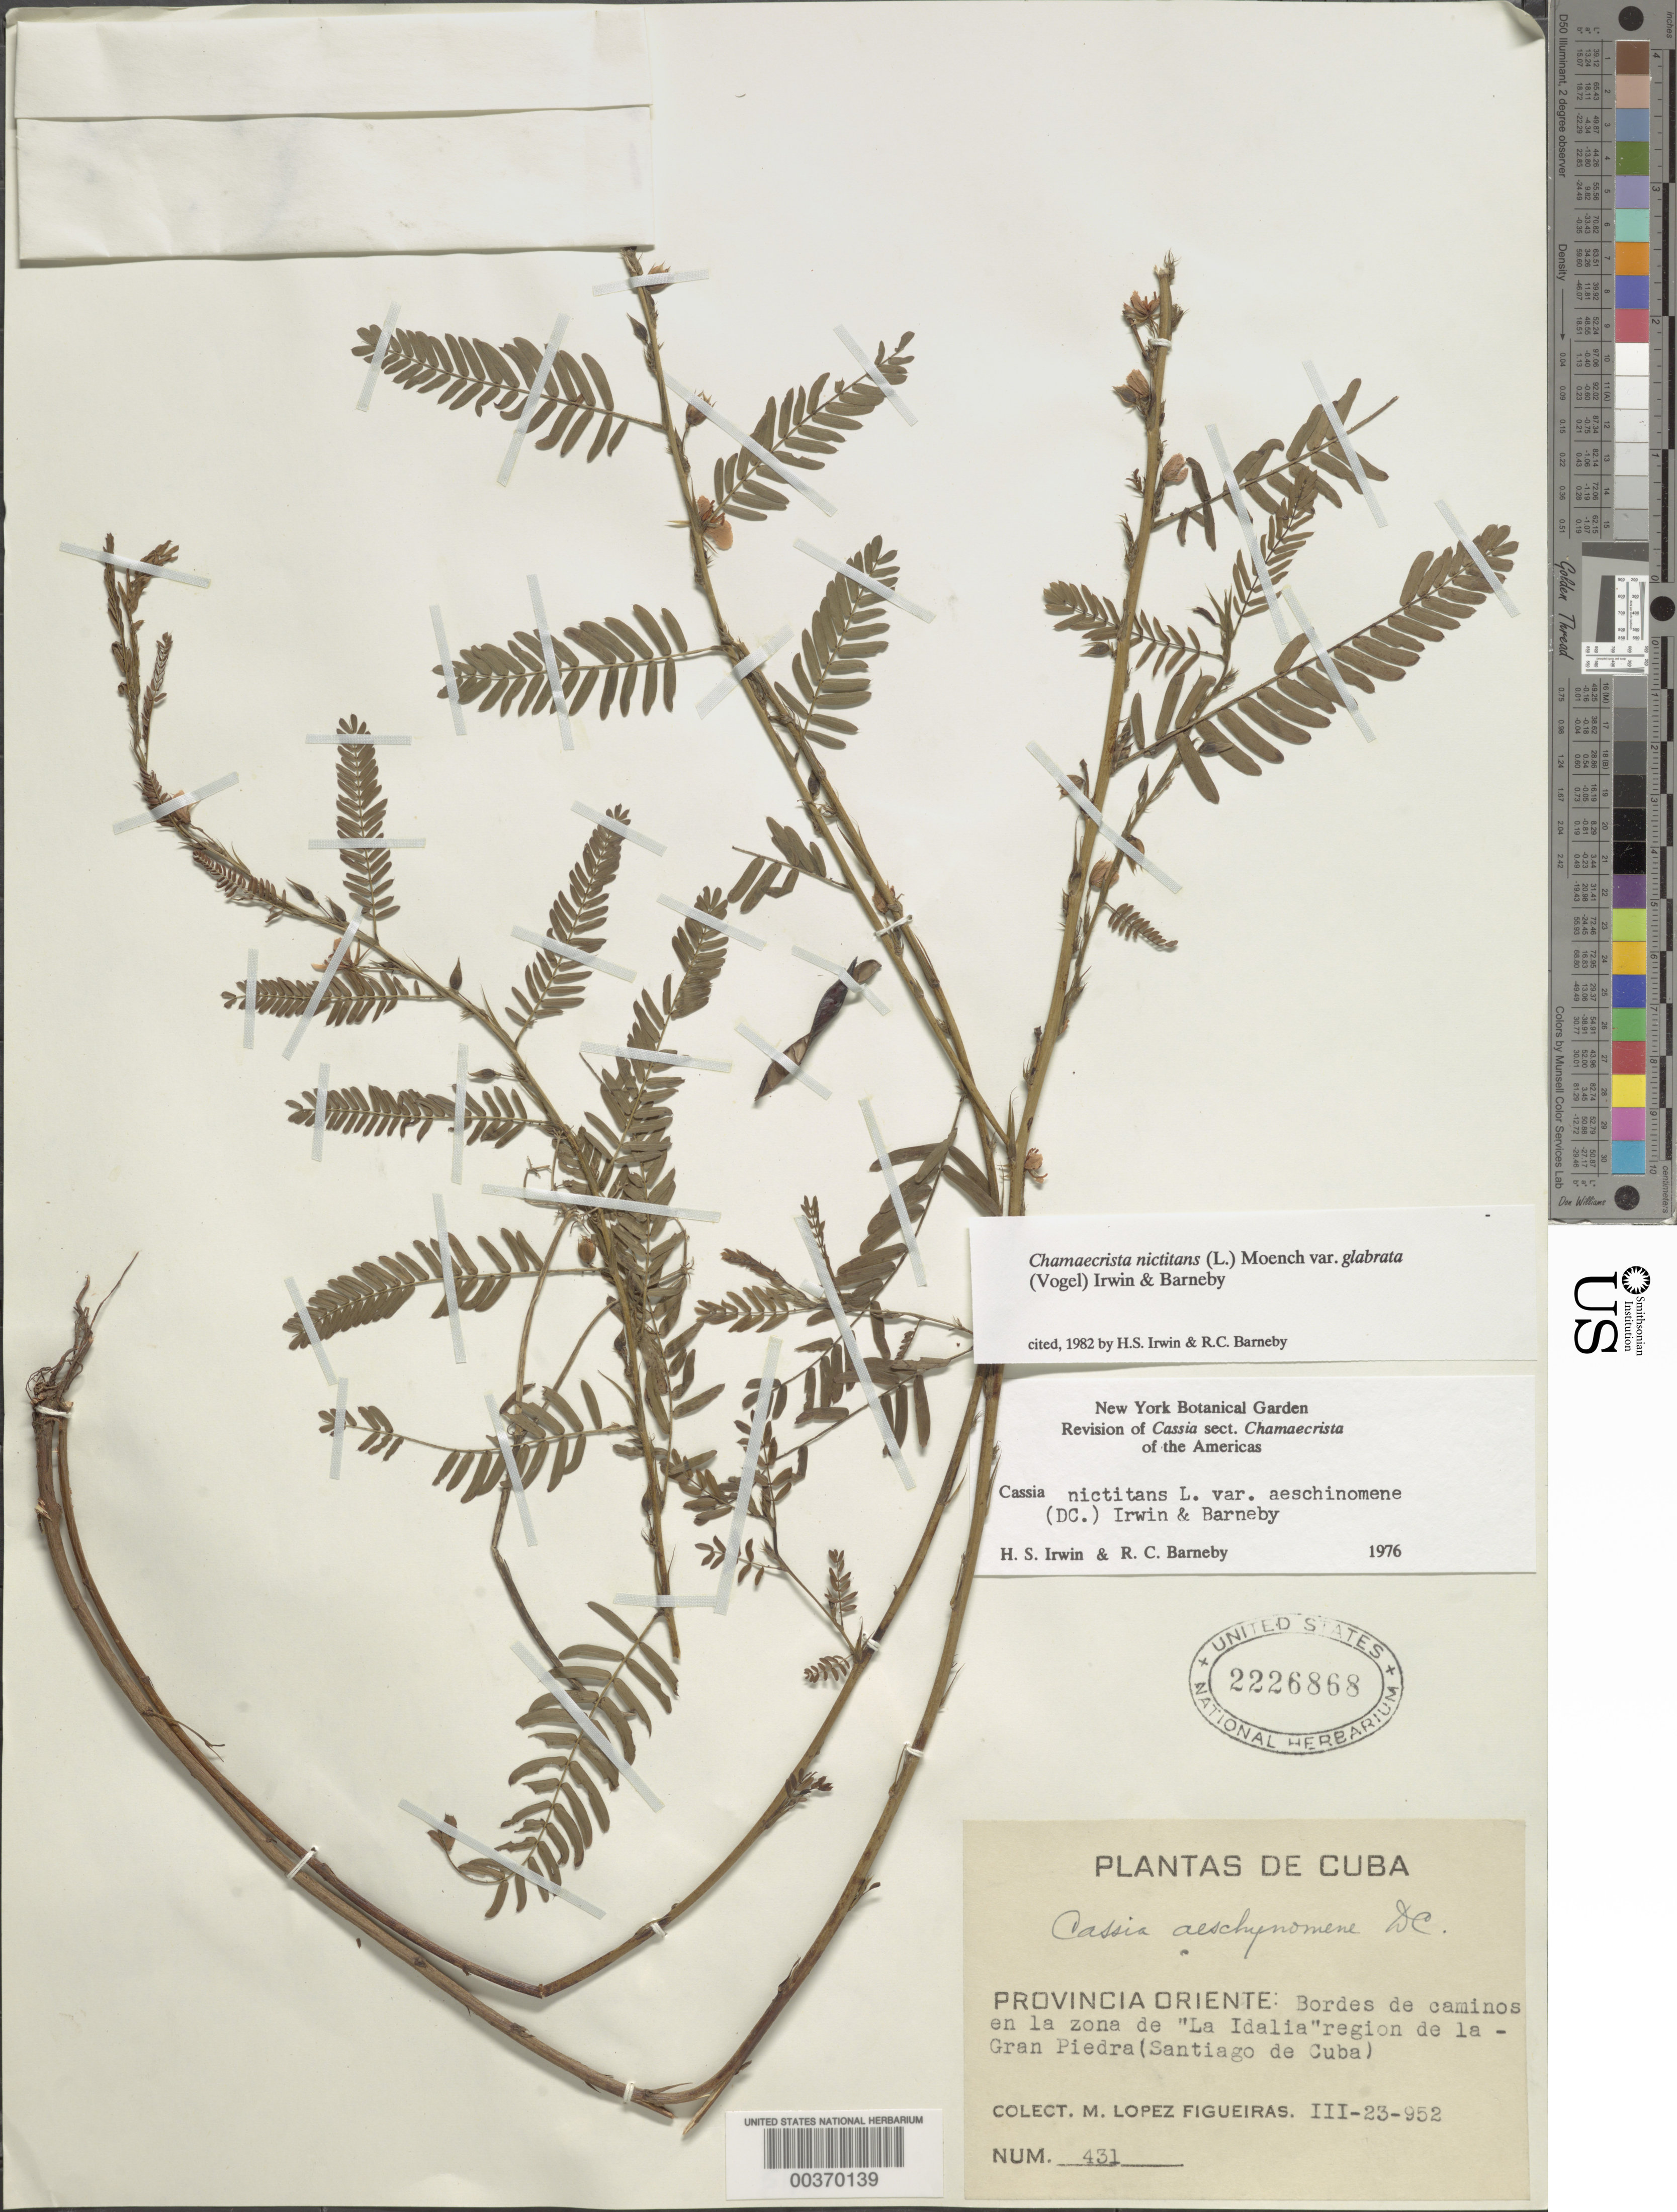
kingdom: Plantae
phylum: Tracheophyta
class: Magnoliopsida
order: Fabales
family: Fabaceae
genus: Chamaecrista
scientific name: Chamaecrista nictitans var. glabrata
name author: (Vogel) H.S. Irwin & Barneby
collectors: M. López Figueiras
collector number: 431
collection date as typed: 23 Mar 1952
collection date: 1952-03-23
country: Cuba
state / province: Oriente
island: Greater Antilles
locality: Bordes de la caminos en la zona de "la idalia" region de la gran piedra (santiago de cuba)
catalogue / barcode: US 2226868